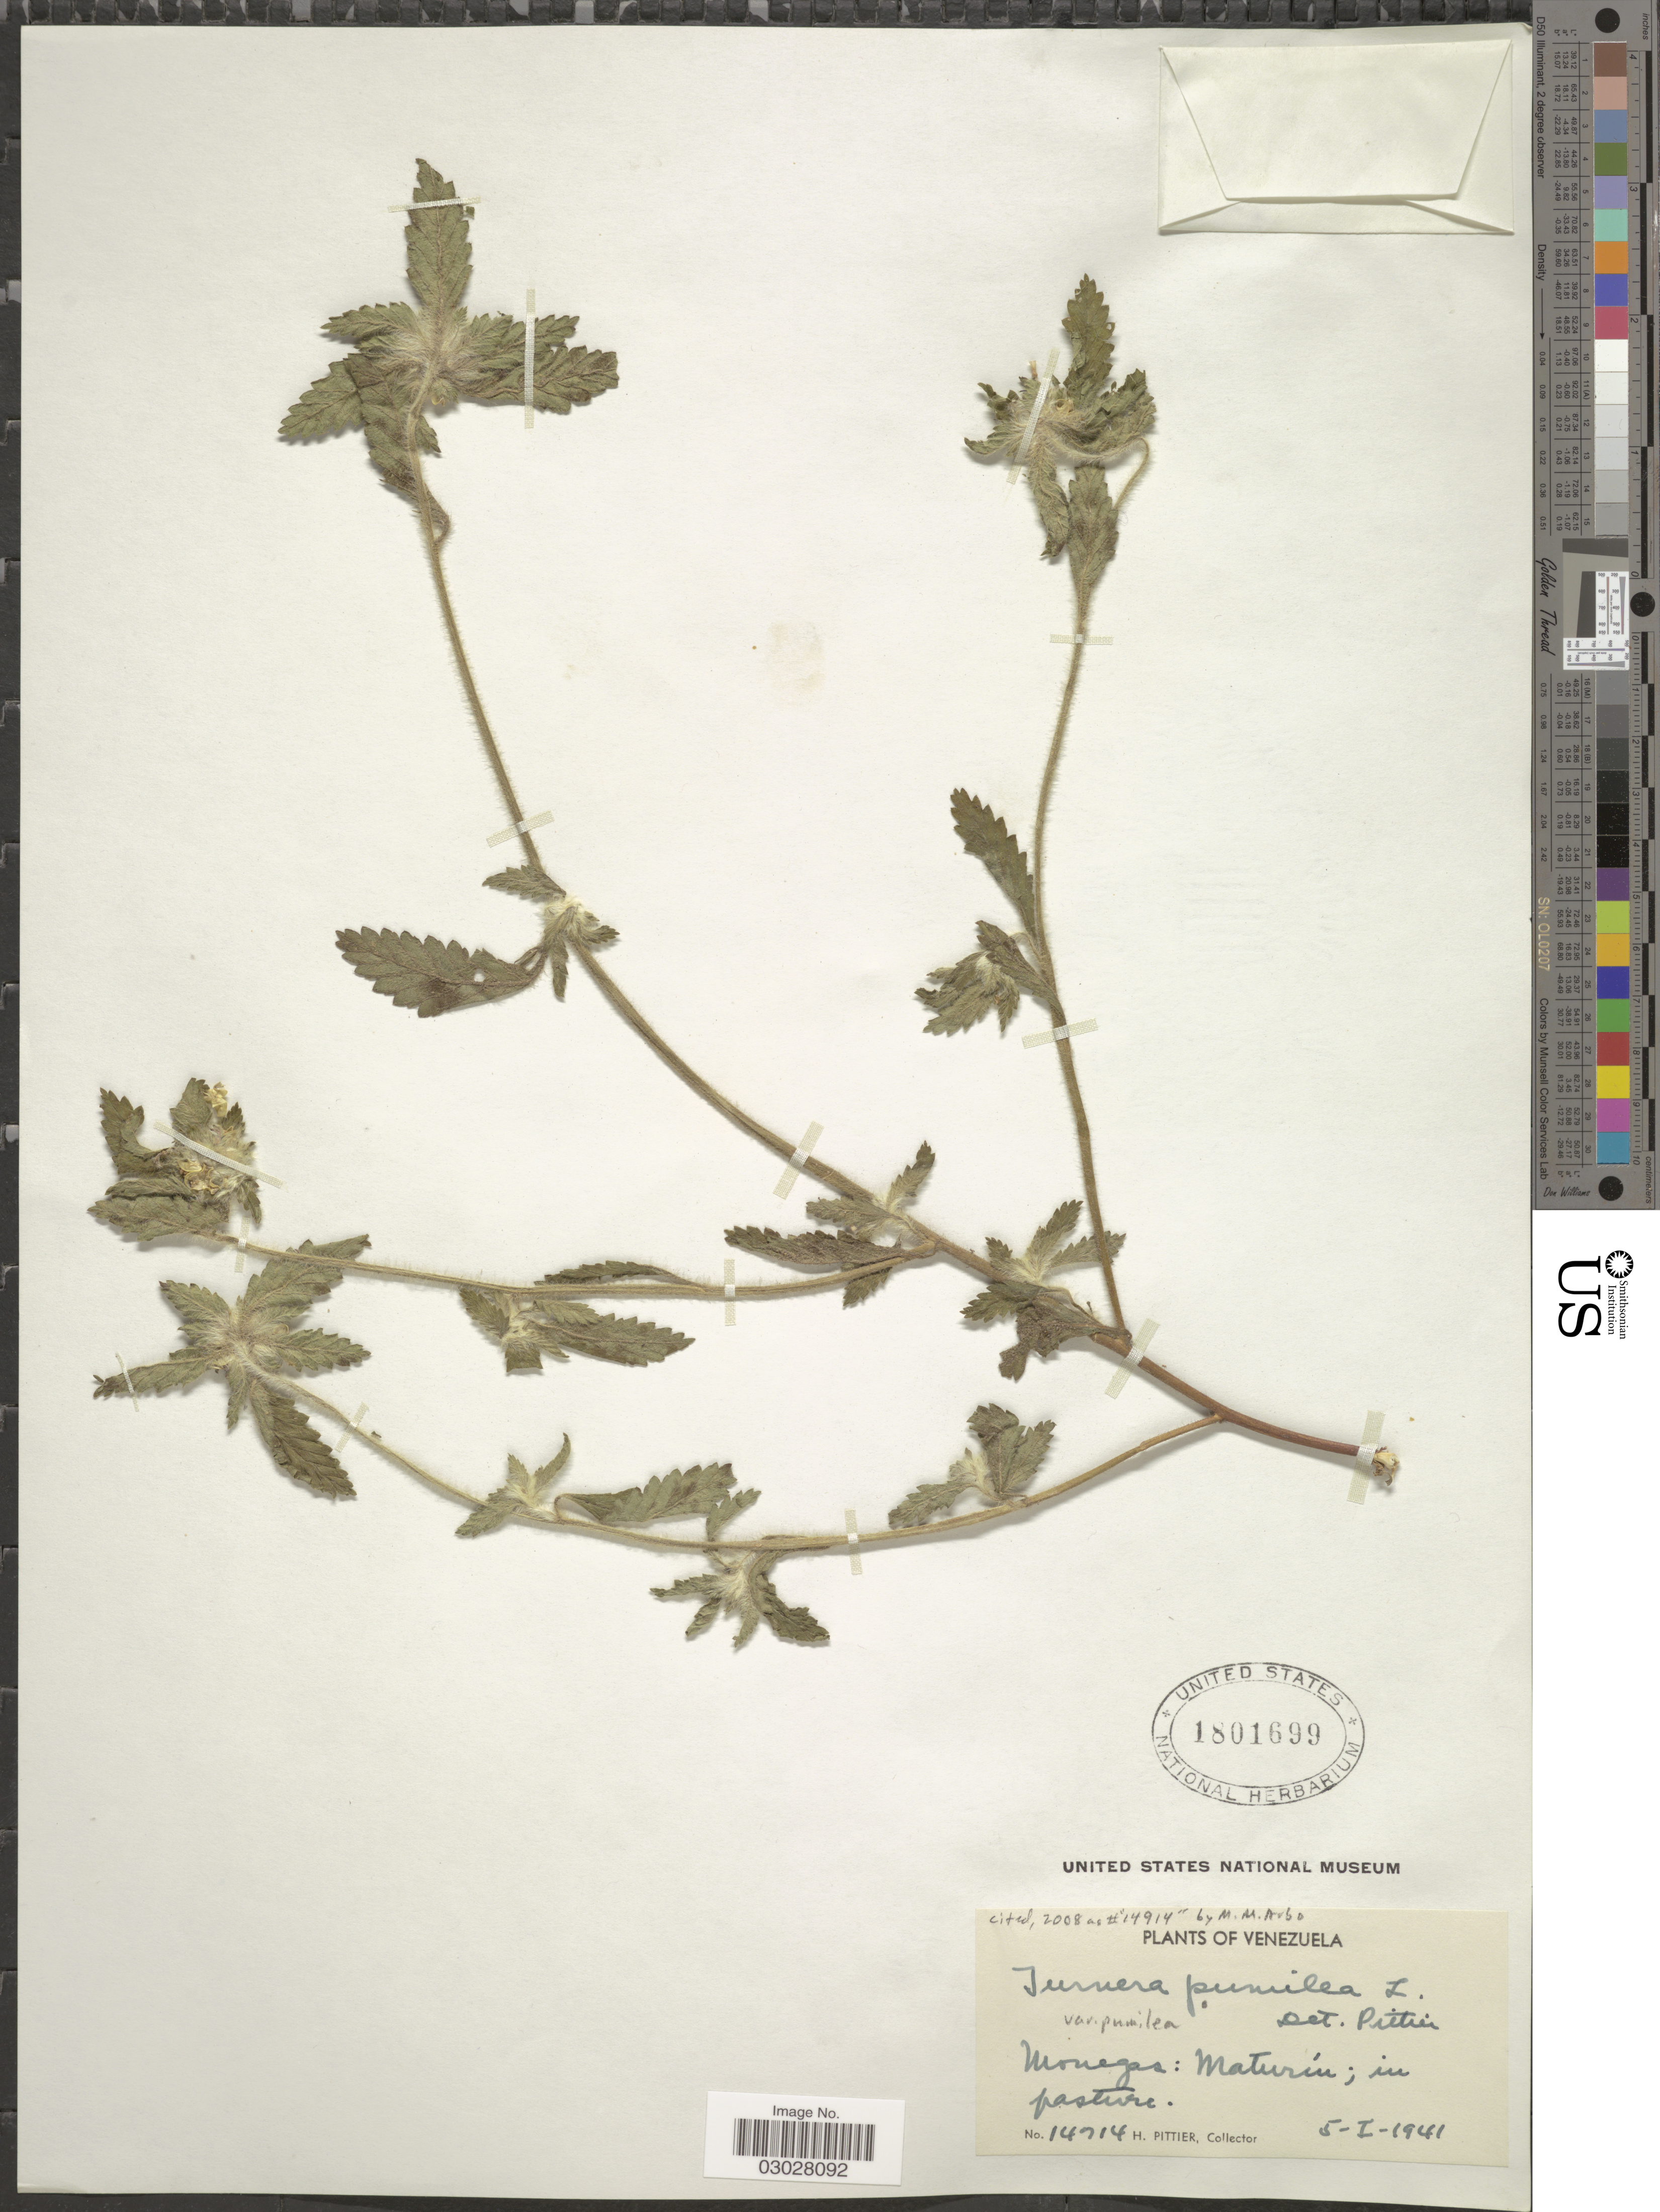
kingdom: Plantae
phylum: Tracheophyta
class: Magnoliopsida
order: Malpighiales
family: Turneraceae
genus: Turnera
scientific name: Turnera pumilea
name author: L.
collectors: H. F. Pittier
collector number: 14714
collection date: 1941-01-05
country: Venezuela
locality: Monegas: Maturín.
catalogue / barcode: US 1801699